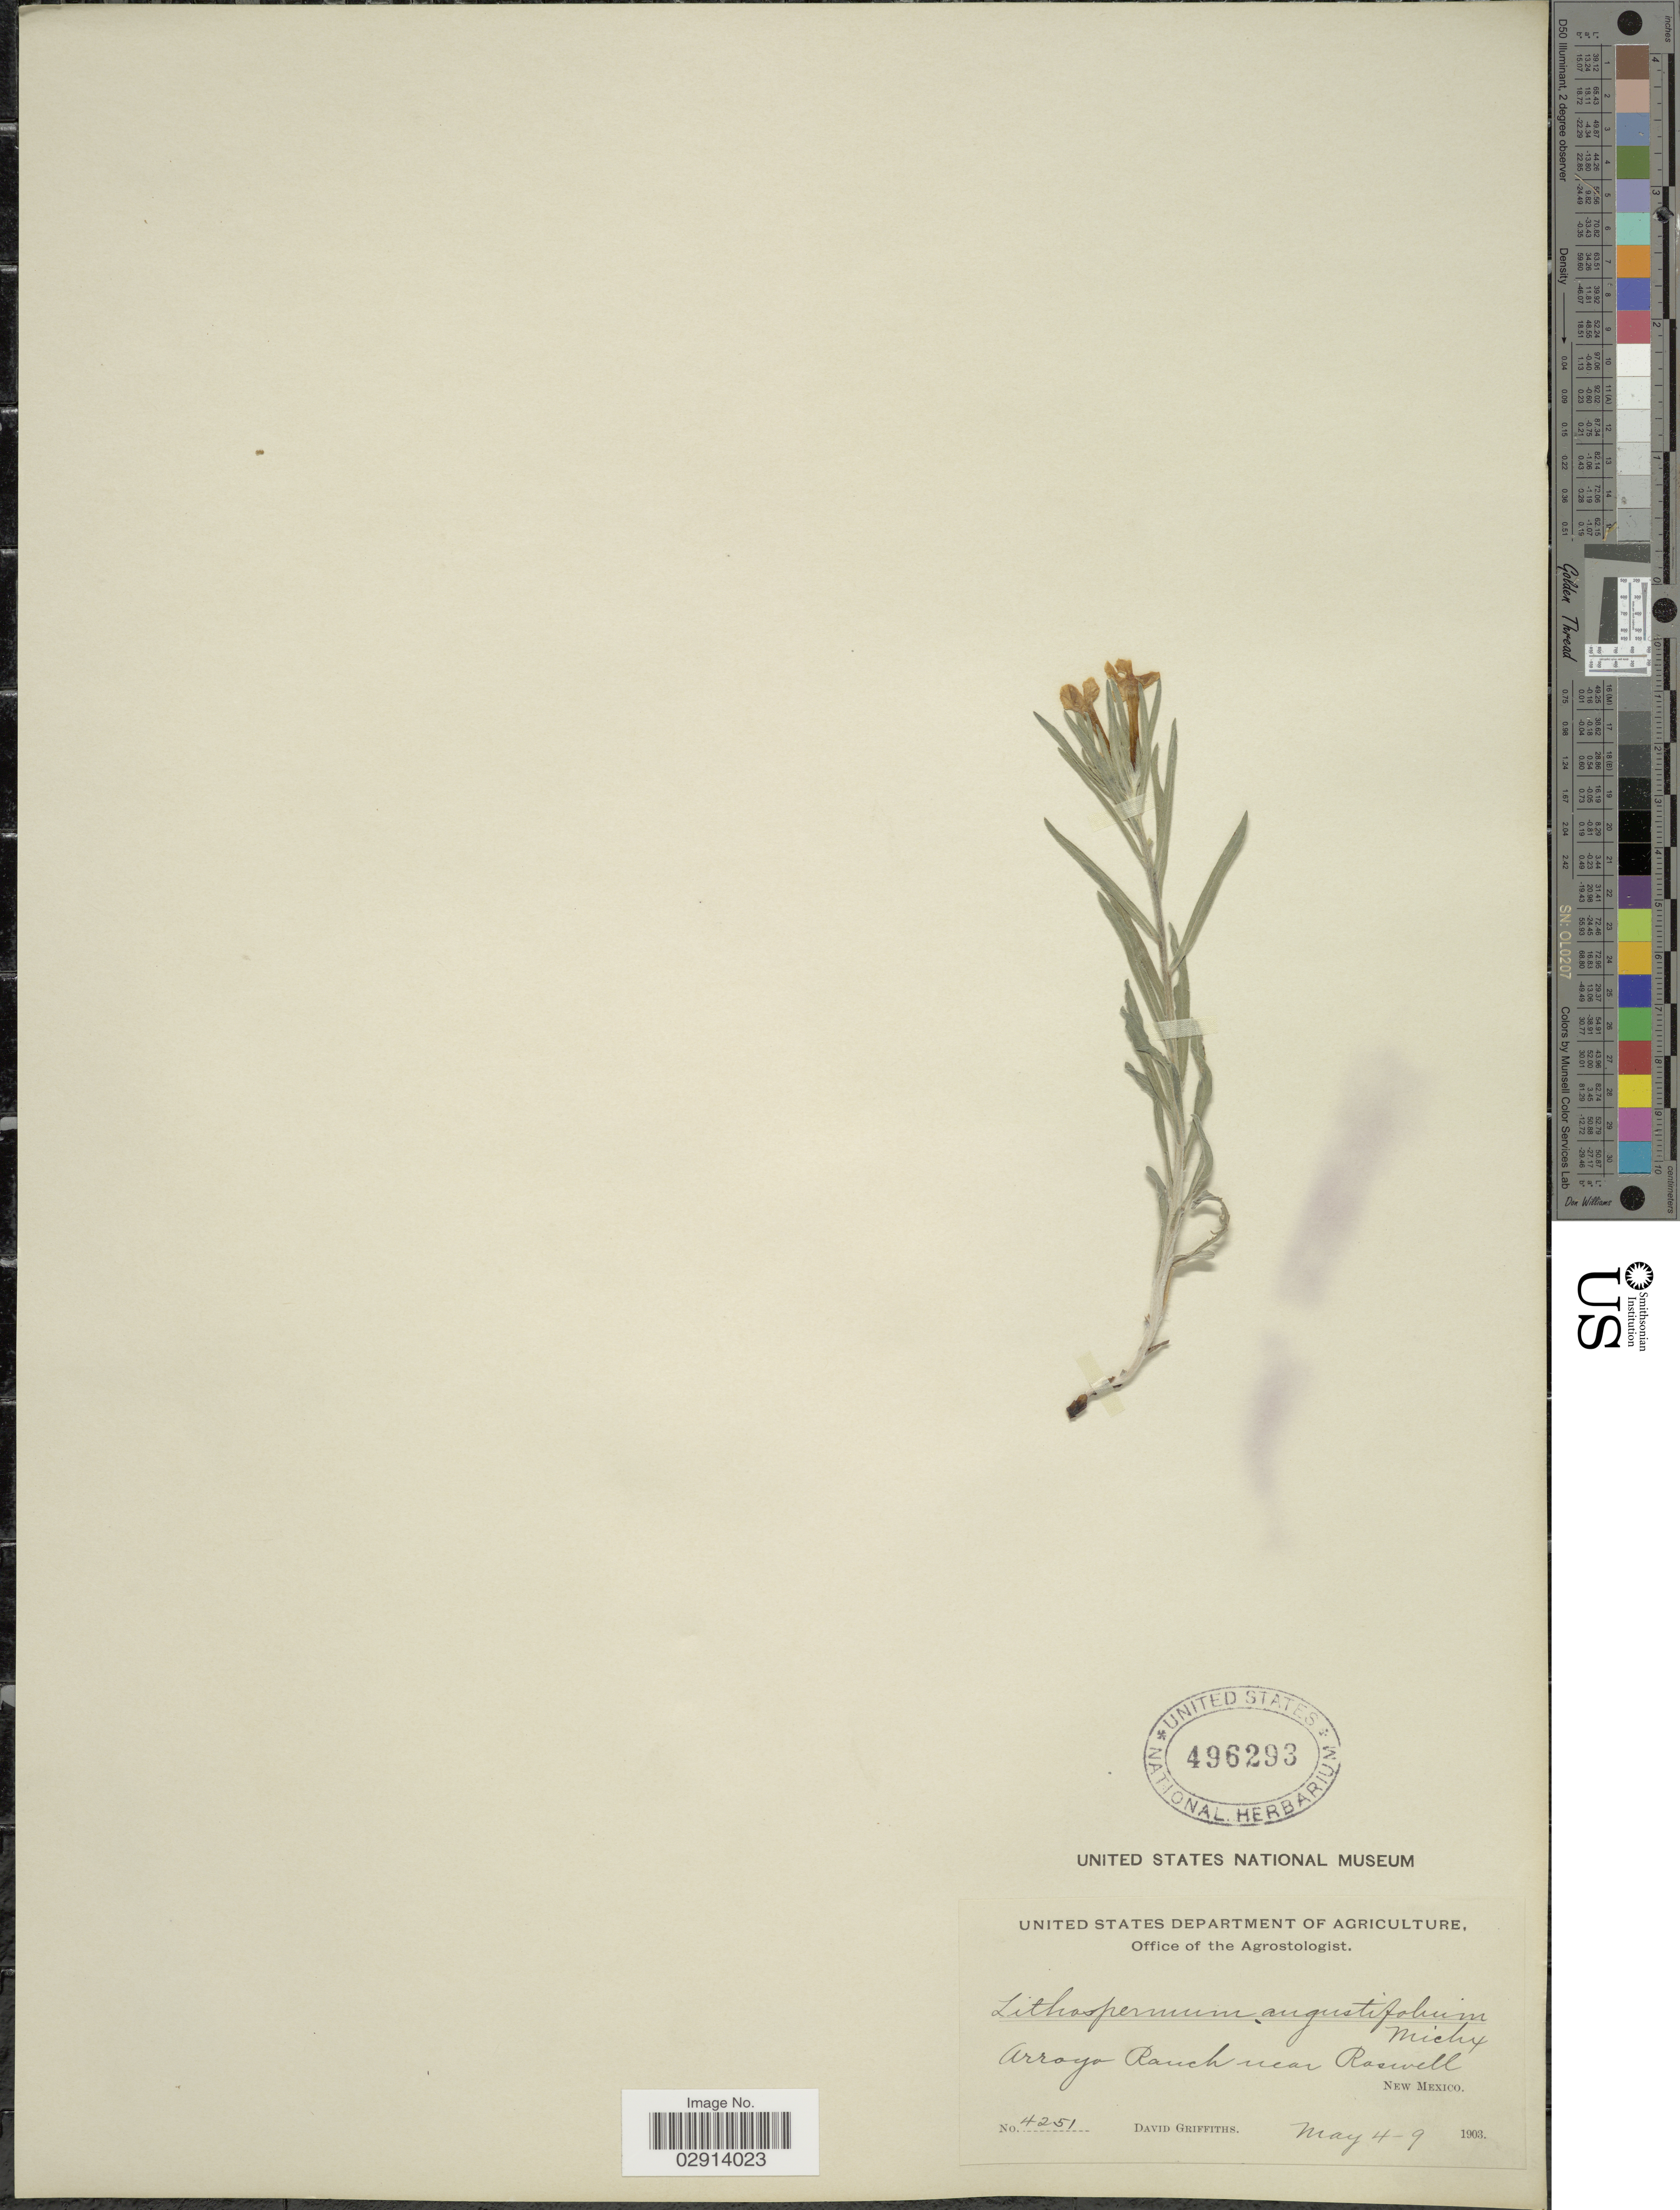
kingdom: Plantae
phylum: Tracheophyta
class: Magnoliopsida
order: Boraginales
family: Boraginaceae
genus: Lithospermum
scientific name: Lithospermum incisum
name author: Lehm.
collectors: D. Griffiths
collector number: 4251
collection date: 1903-05-04/1903-05-09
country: United States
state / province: New Mexico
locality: Arroyo Ranch near Roswell.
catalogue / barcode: US 496293